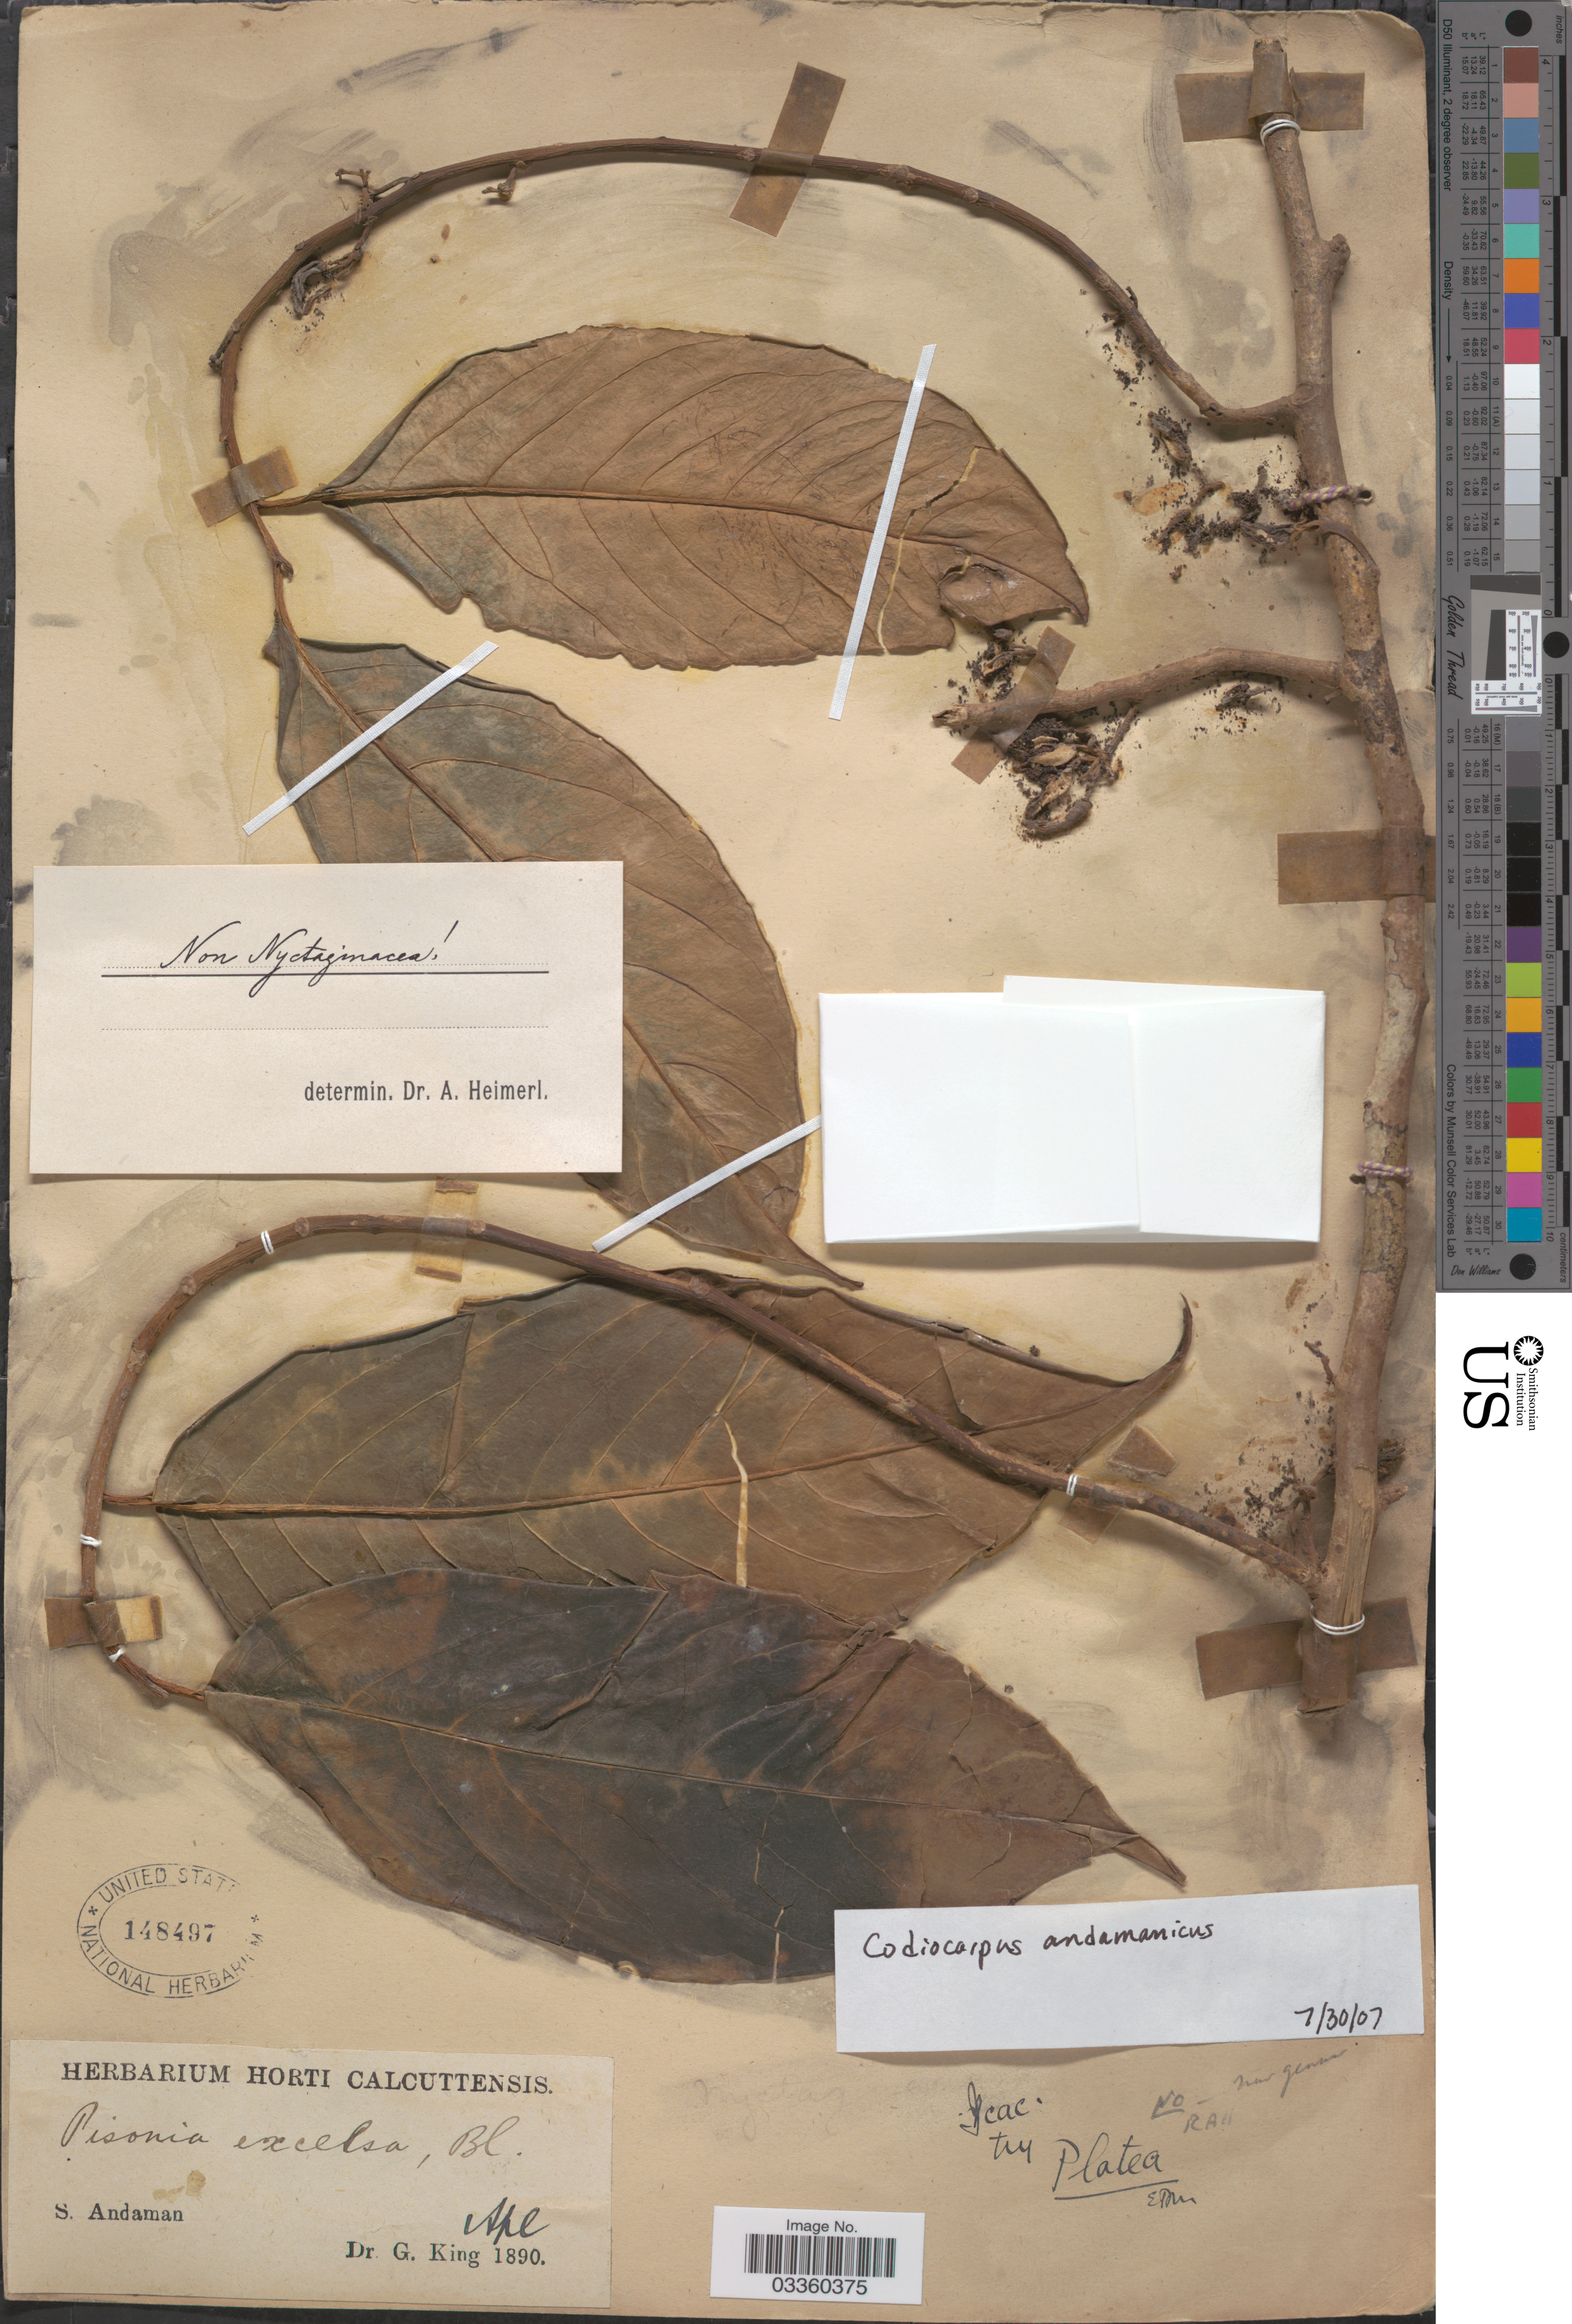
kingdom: Plantae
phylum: Tracheophyta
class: Magnoliopsida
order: Cardiopteridales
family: Stemonuraceae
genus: Codiocarpus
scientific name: Codiocarpus andamanicus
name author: (Kurz) R.A. Howard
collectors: G. King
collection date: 1890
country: India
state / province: Andaman and Nicobar Islands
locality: S. Andaman, Apl [interpreted].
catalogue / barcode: US 148497